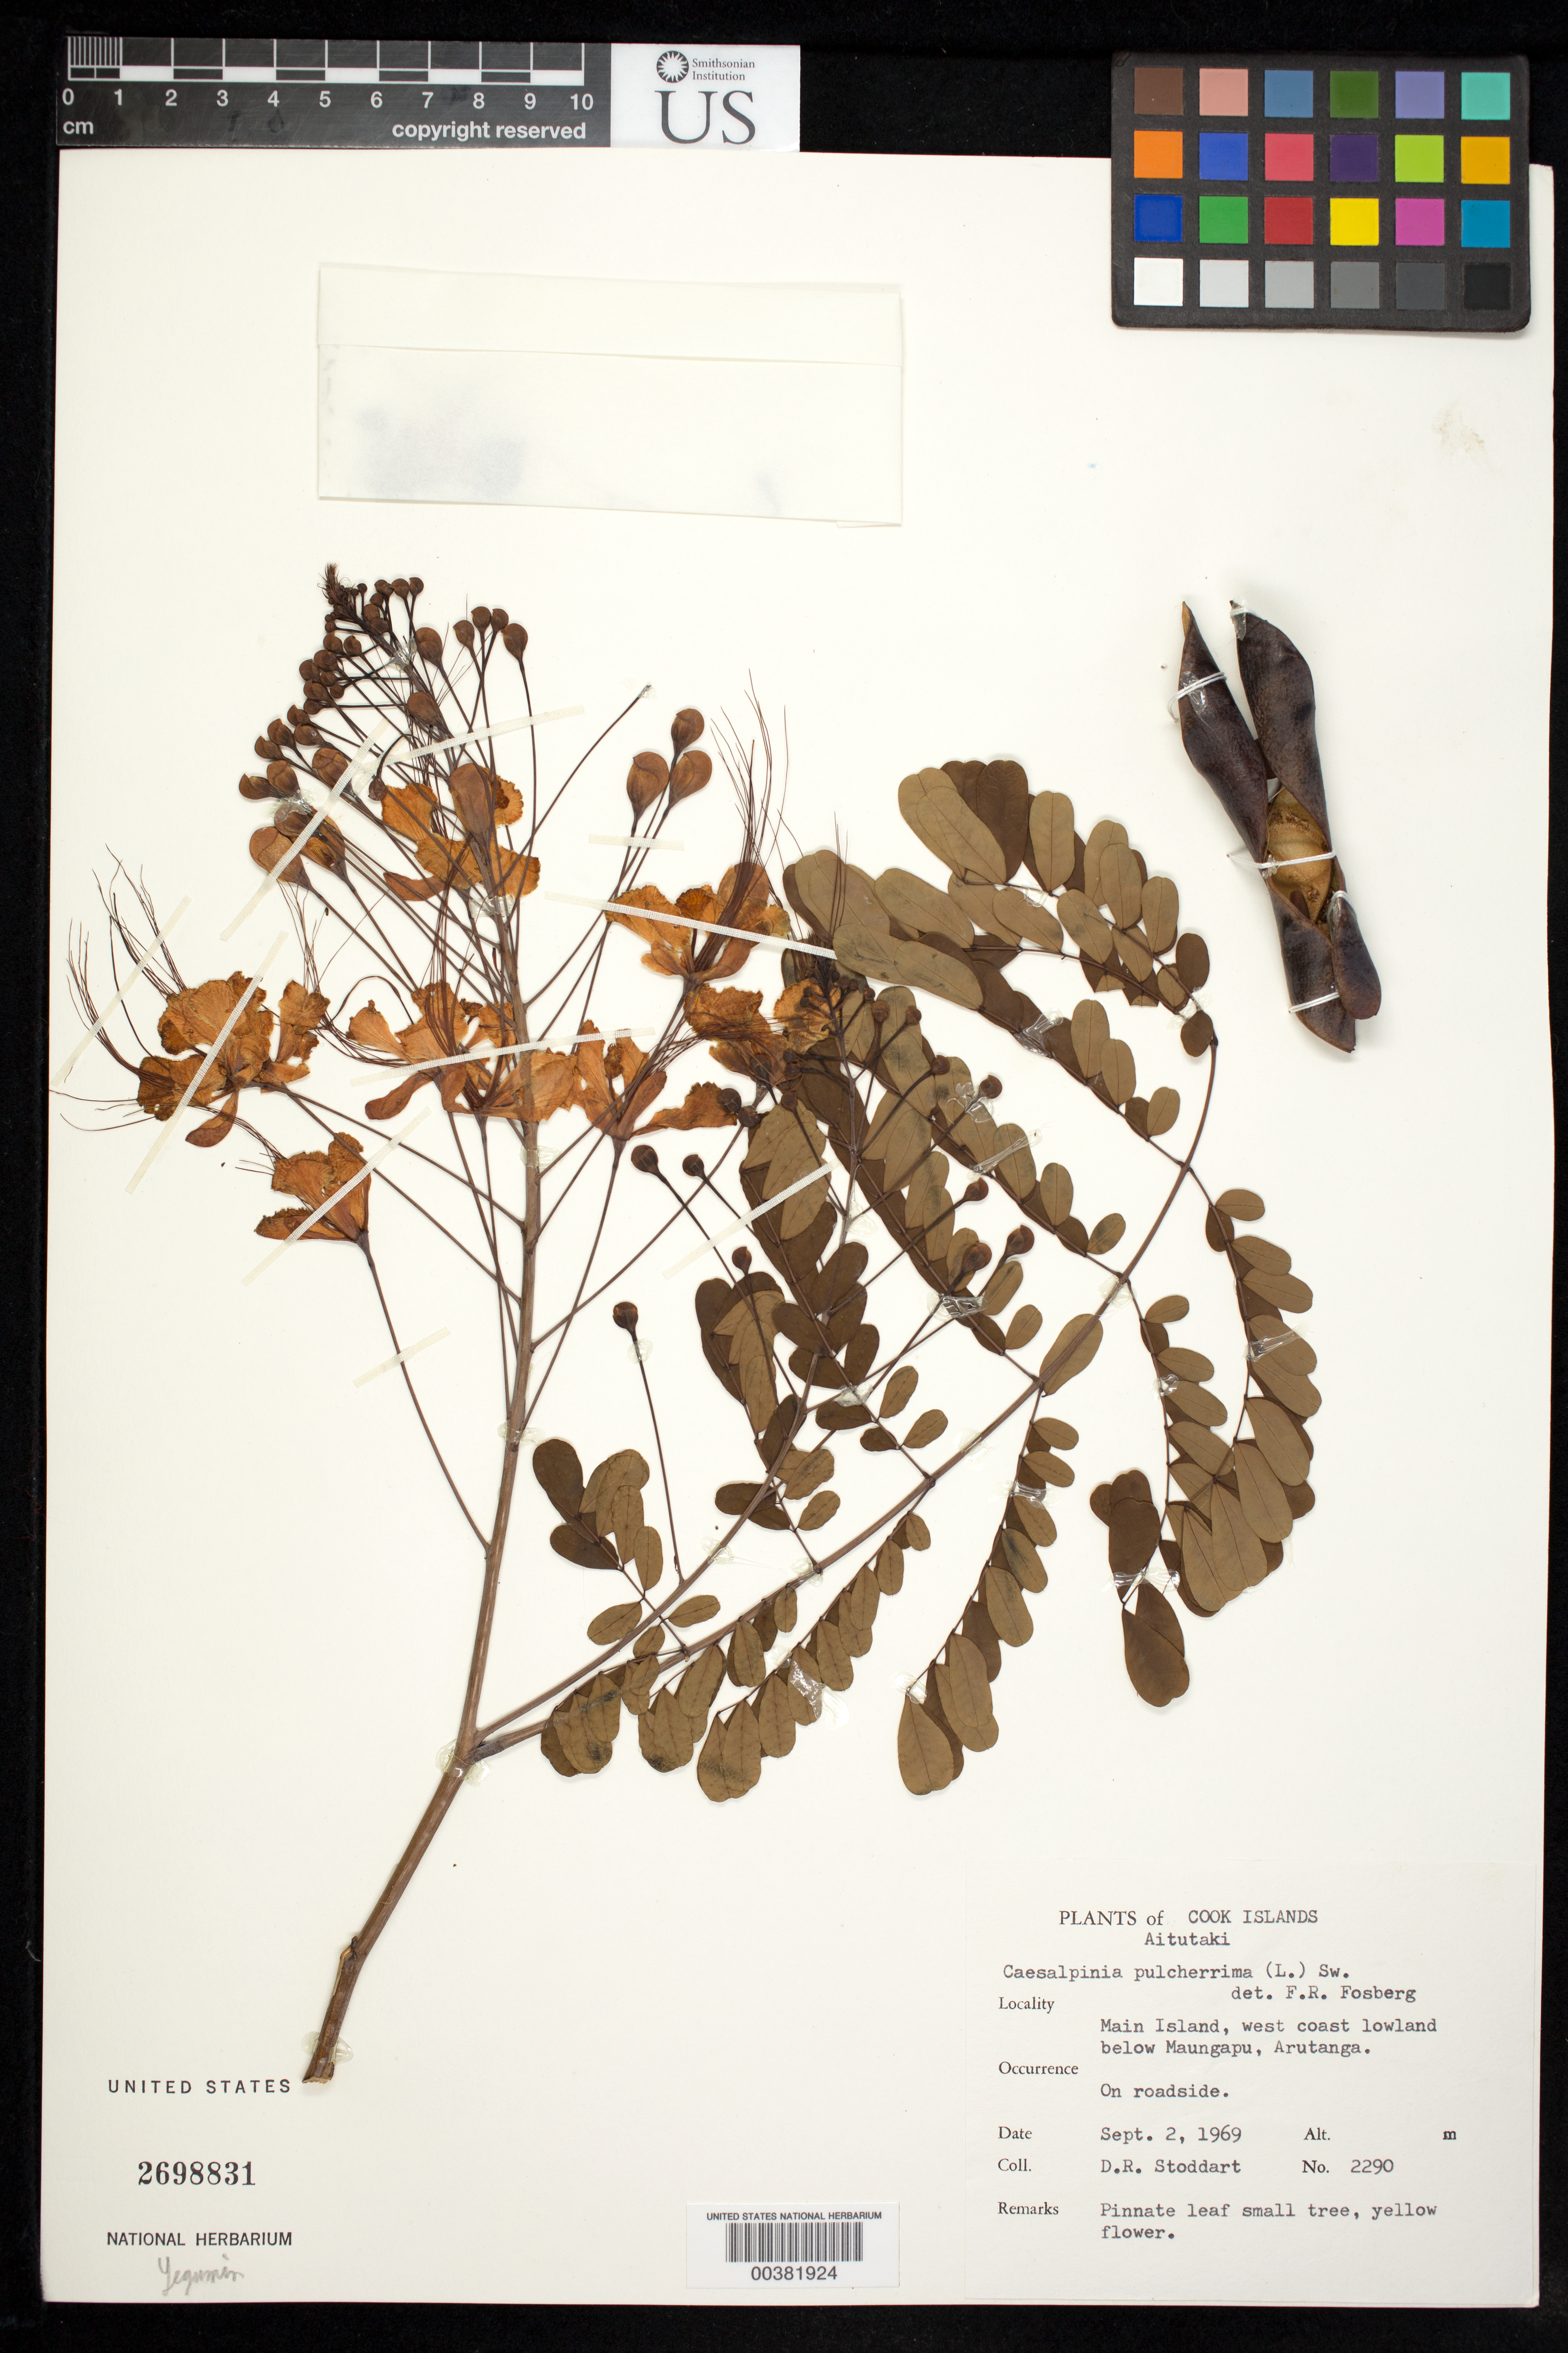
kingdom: Plantae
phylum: Tracheophyta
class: Magnoliopsida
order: Fabales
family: Fabaceae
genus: Caesalpinia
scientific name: Caesalpinia pulcherrima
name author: (L.) Sw.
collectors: D. R. Stoddart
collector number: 2290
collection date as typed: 02 Sep 1969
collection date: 1969-09-02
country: Cook Islands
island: Aitutaki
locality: Main Island, W coast lowland below Maungapu, Arutanga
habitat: Roadside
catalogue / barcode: US 2698831